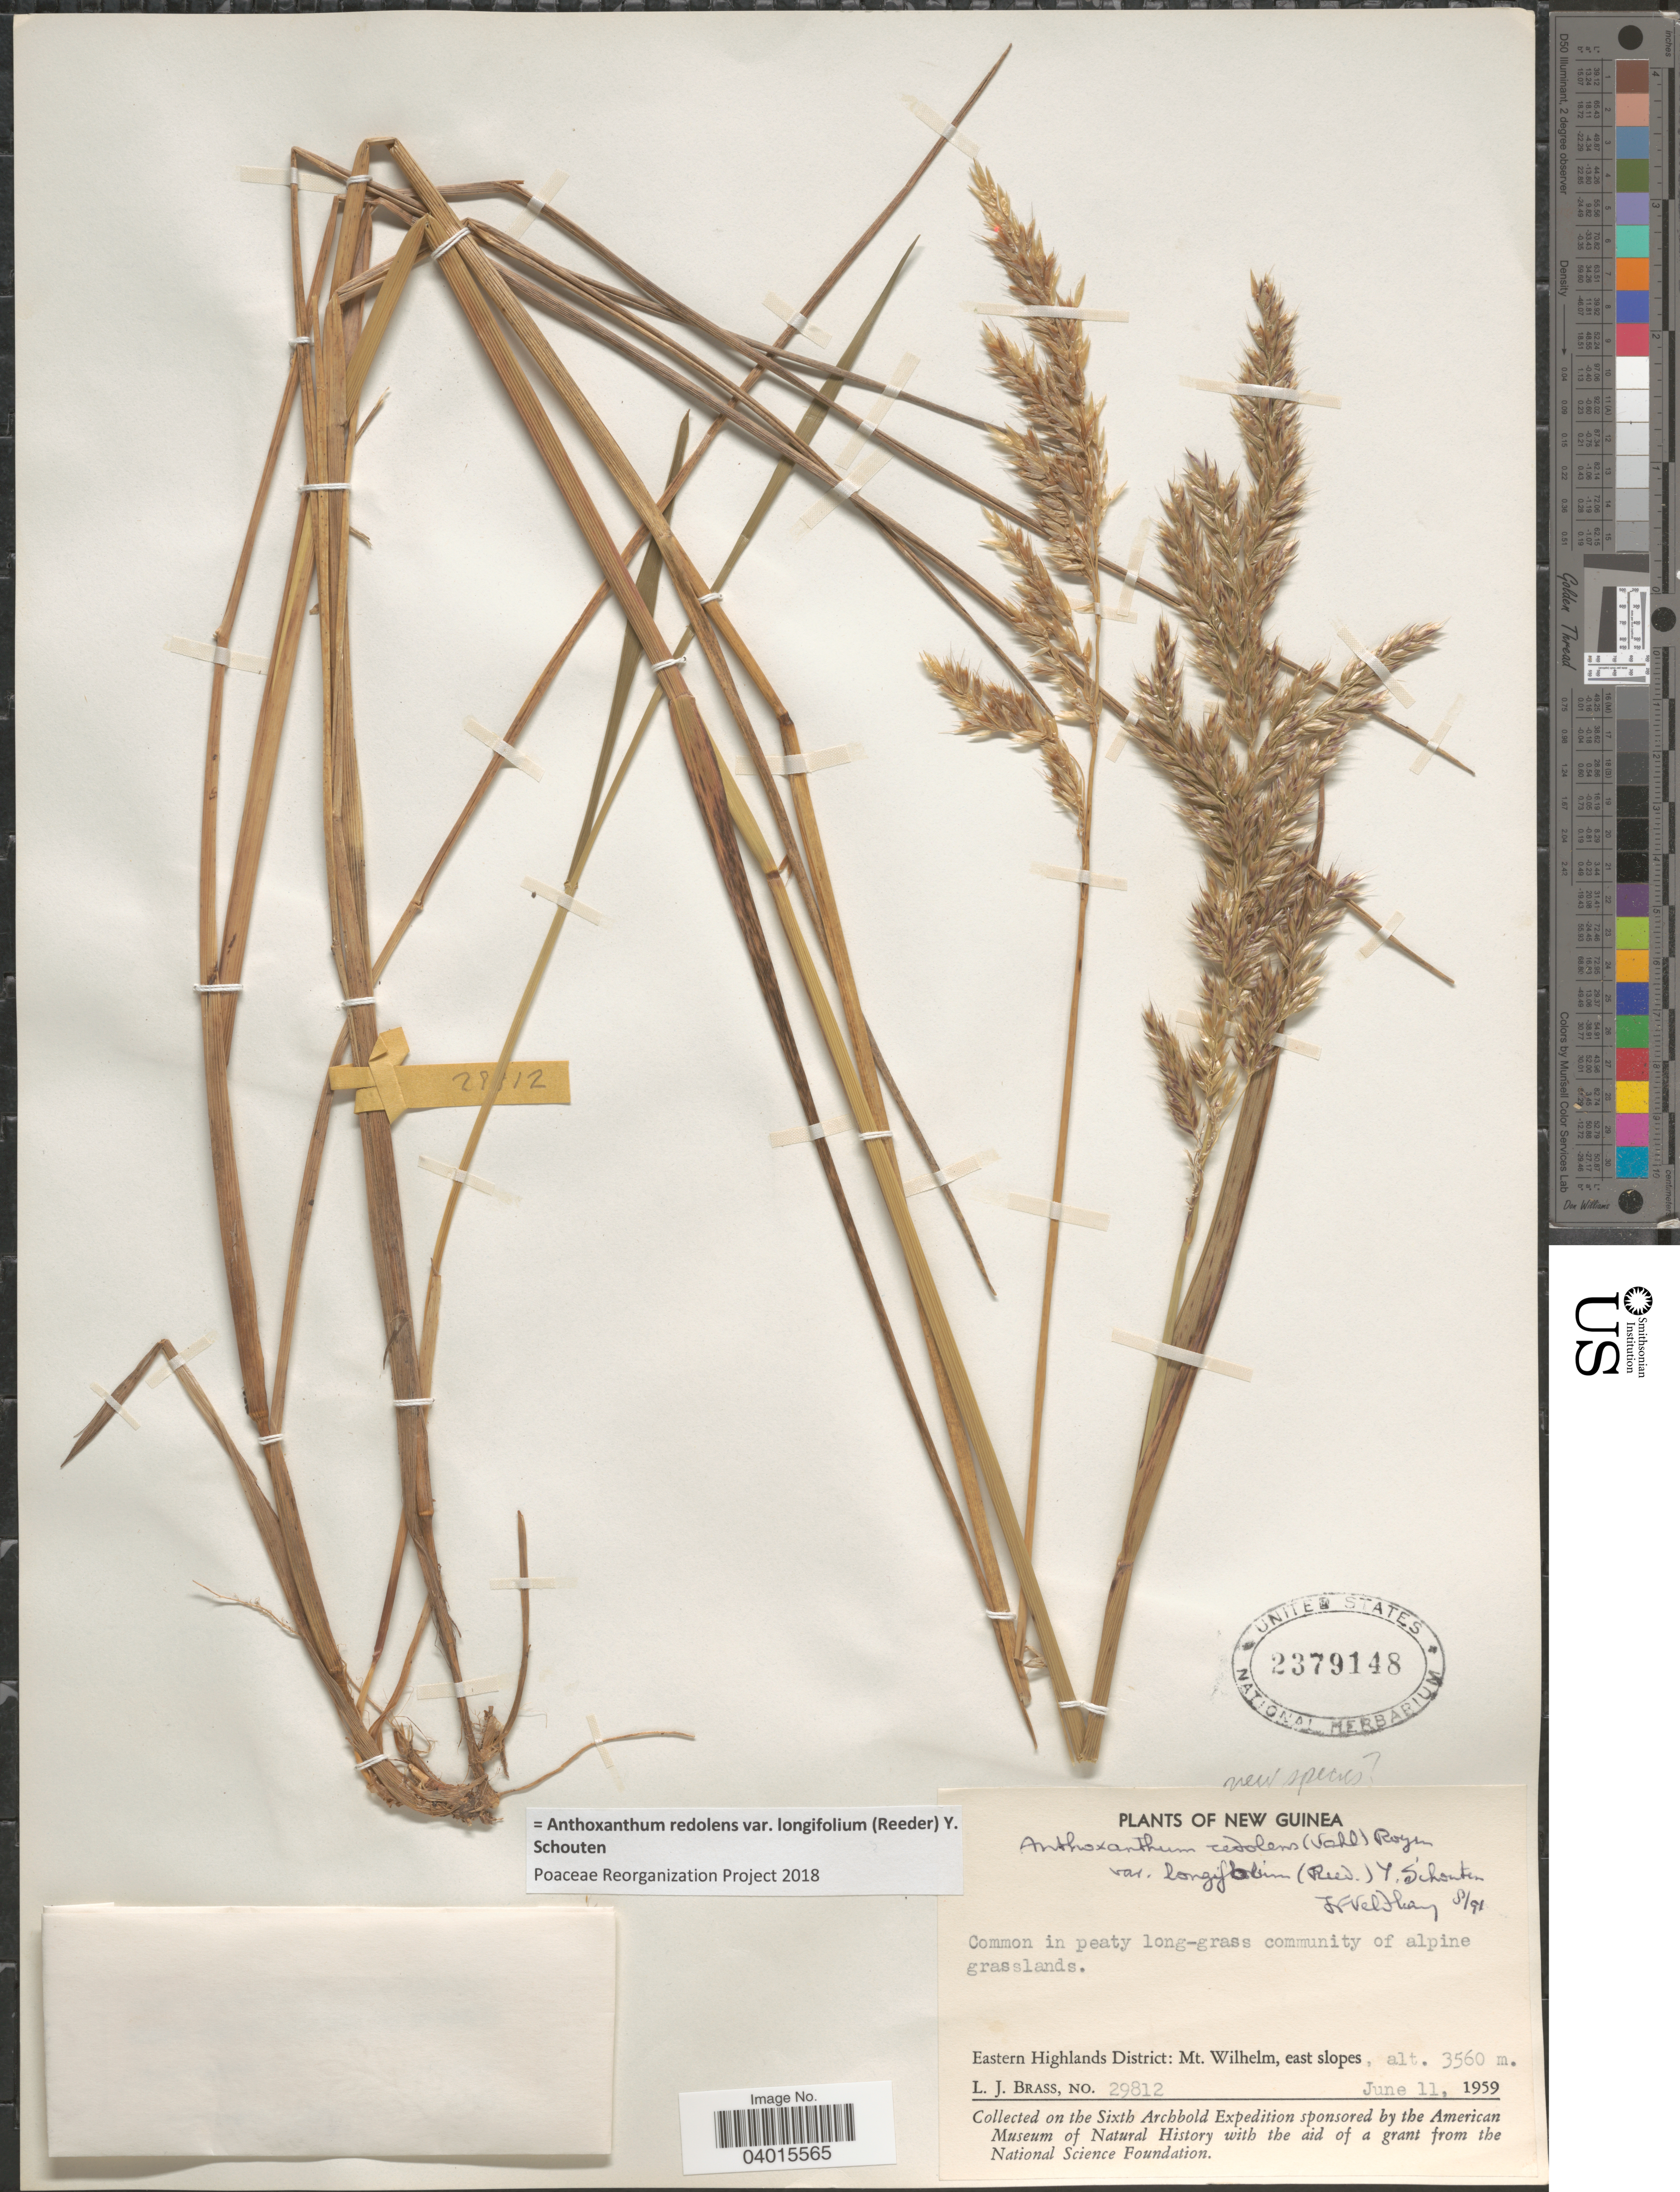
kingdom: Plantae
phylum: Tracheophyta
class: Liliopsida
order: Poales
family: Poaceae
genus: Anthoxanthum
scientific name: Anthoxanthum redolens var. longifolium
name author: (Reeder) Y. Schouten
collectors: L. J. Brass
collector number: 29812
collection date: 1959-06-11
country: Papua New Guinea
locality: New Guinea. Eastern Highlands District: Mt. Wilhelm, east slopes.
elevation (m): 3560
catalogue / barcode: US 2379148